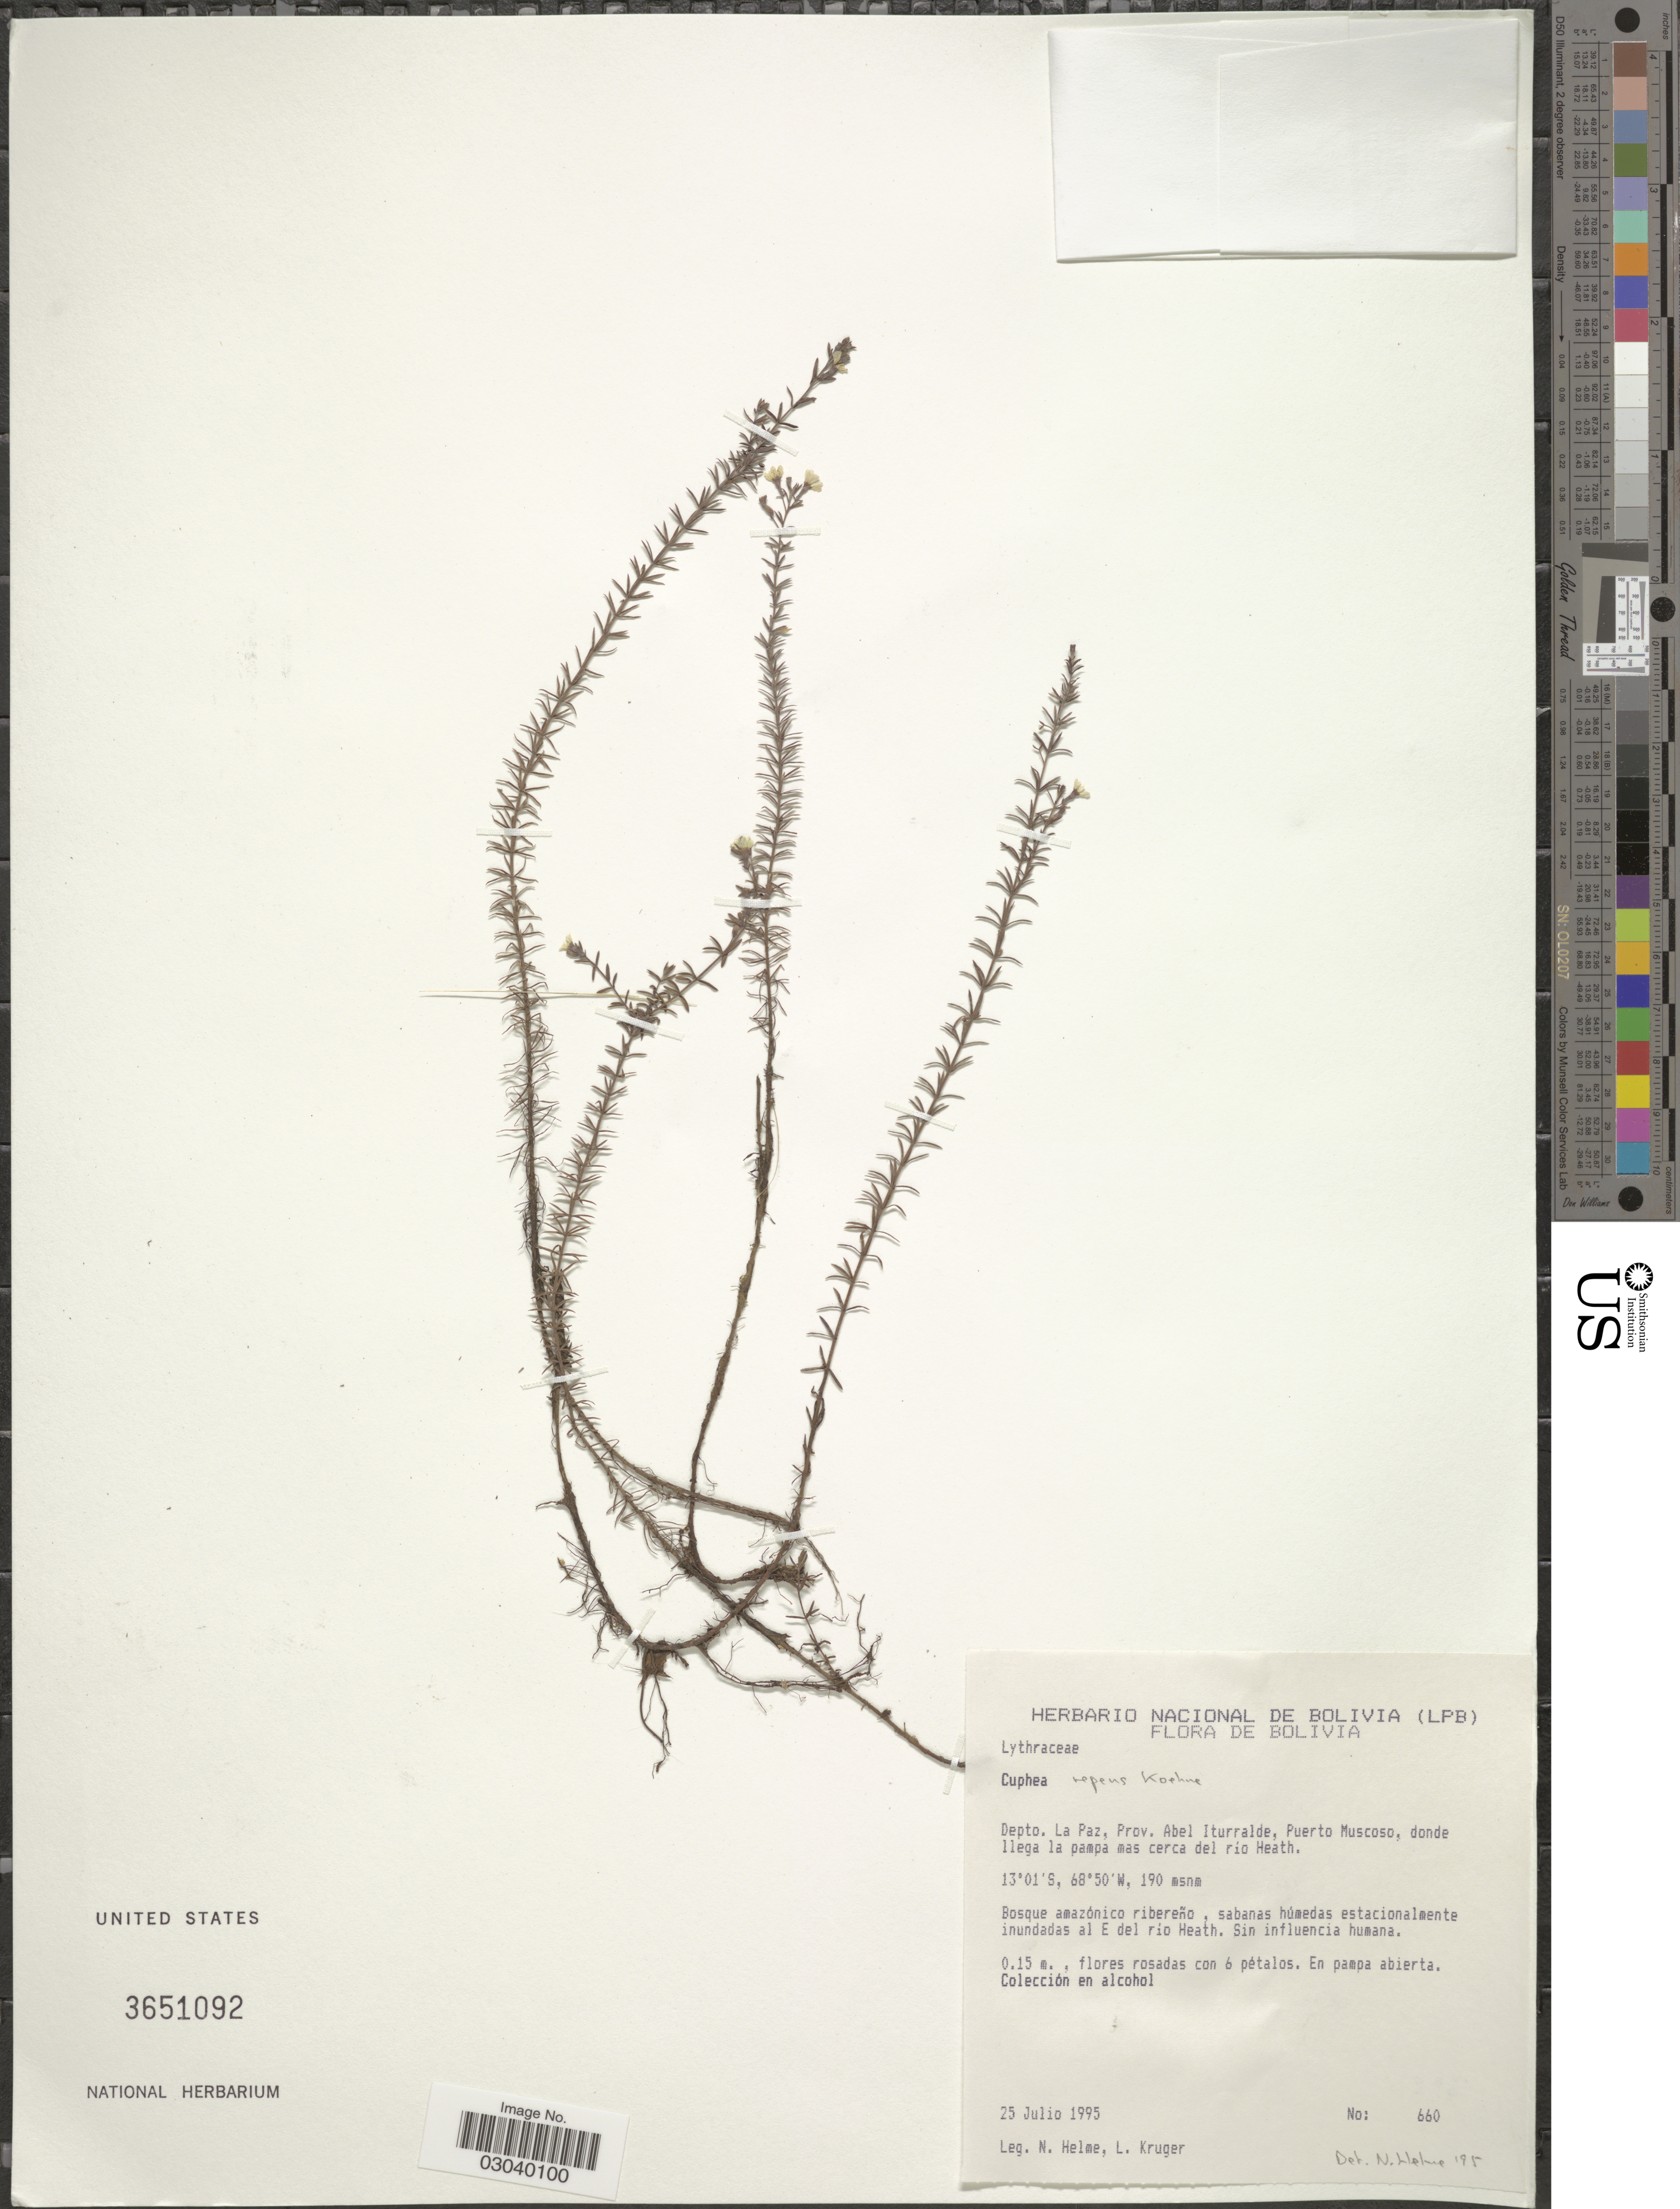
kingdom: Plantae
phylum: Tracheophyta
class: Magnoliopsida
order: Myrtales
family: Lythraceae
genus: Cuphea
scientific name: Cuphea repens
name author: Koehne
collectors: N. Helme & L. Kruger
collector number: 660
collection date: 1995-07-25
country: Bolivia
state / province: La Paz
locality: Depto. La Paz, Prov. Abel Iturralde, Puerto Muscoso, donde ilega la pampa mas cerca del río Heath.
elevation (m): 190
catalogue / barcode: US 3651092